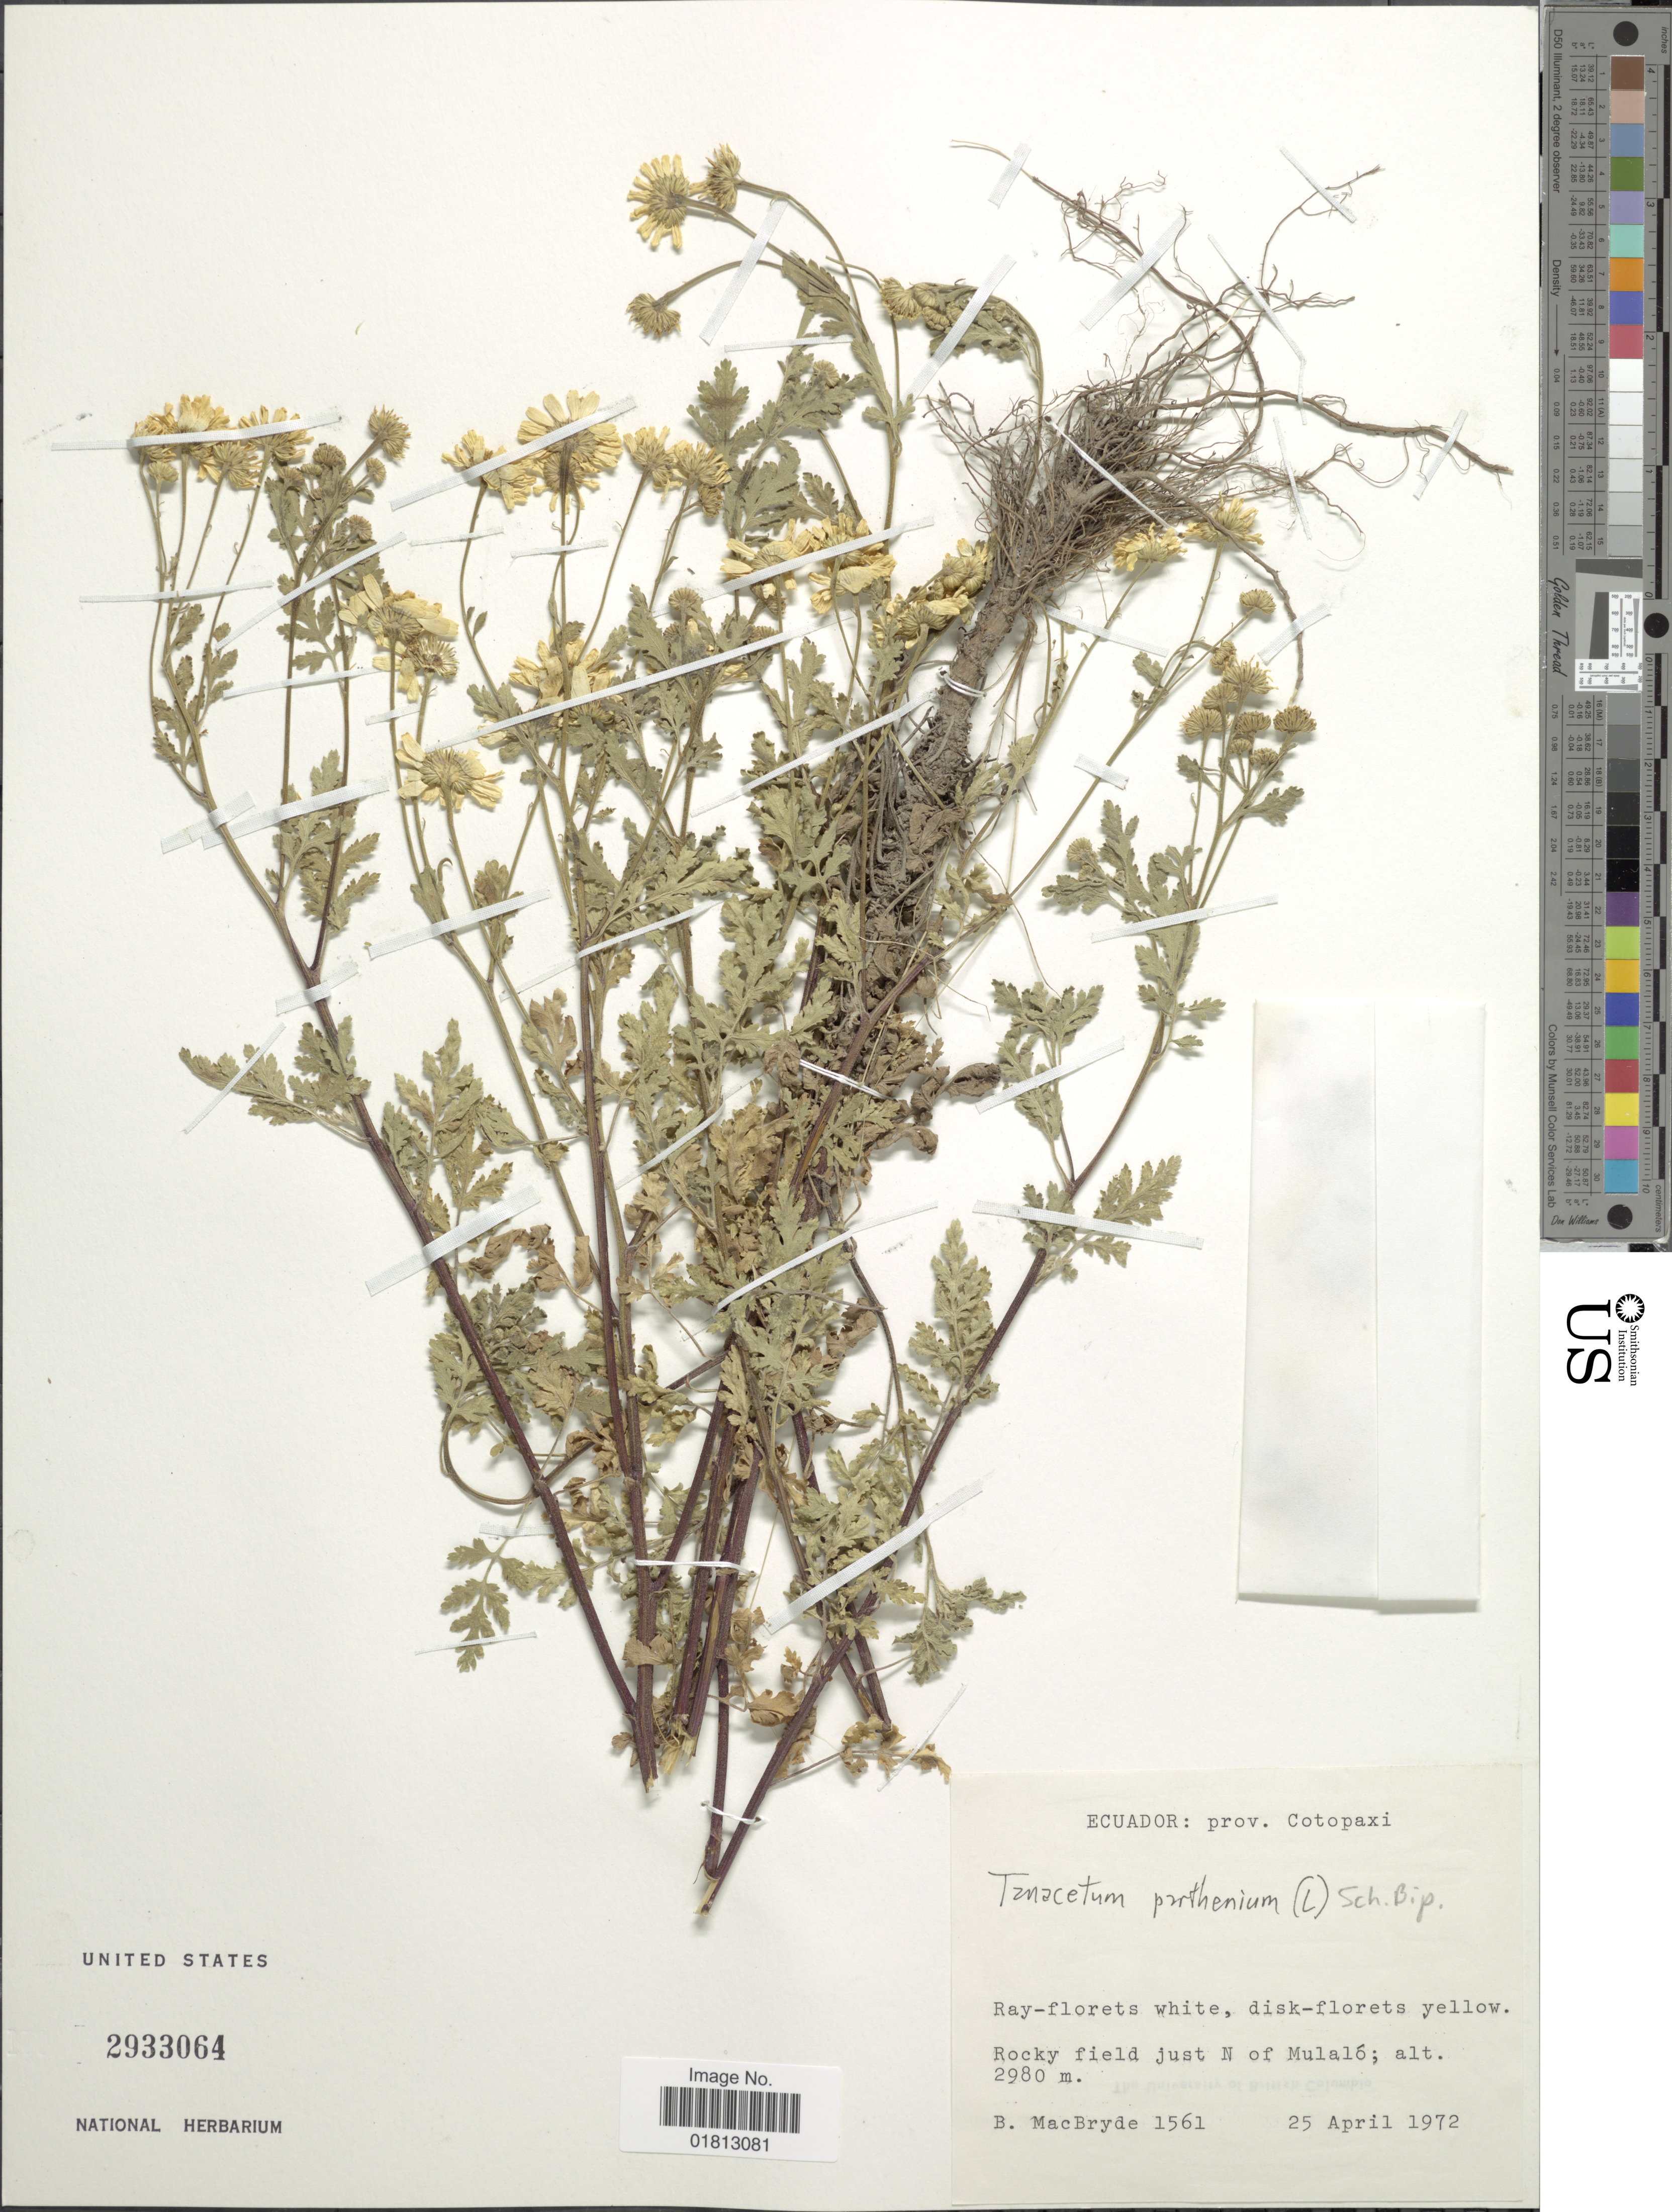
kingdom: Plantae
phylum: Tracheophyta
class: Magnoliopsida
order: Asterales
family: Asteraceae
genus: Tanacetum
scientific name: Tanacetum parthenium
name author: (L.) Sch. Bip.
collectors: B. MacBryde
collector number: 1561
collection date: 1972-04-25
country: Ecuador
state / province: Cotopaxi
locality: Ecuador: prov. Cotopaxi, Rocky field just N of Mulalo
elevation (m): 2980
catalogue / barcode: US 2933064